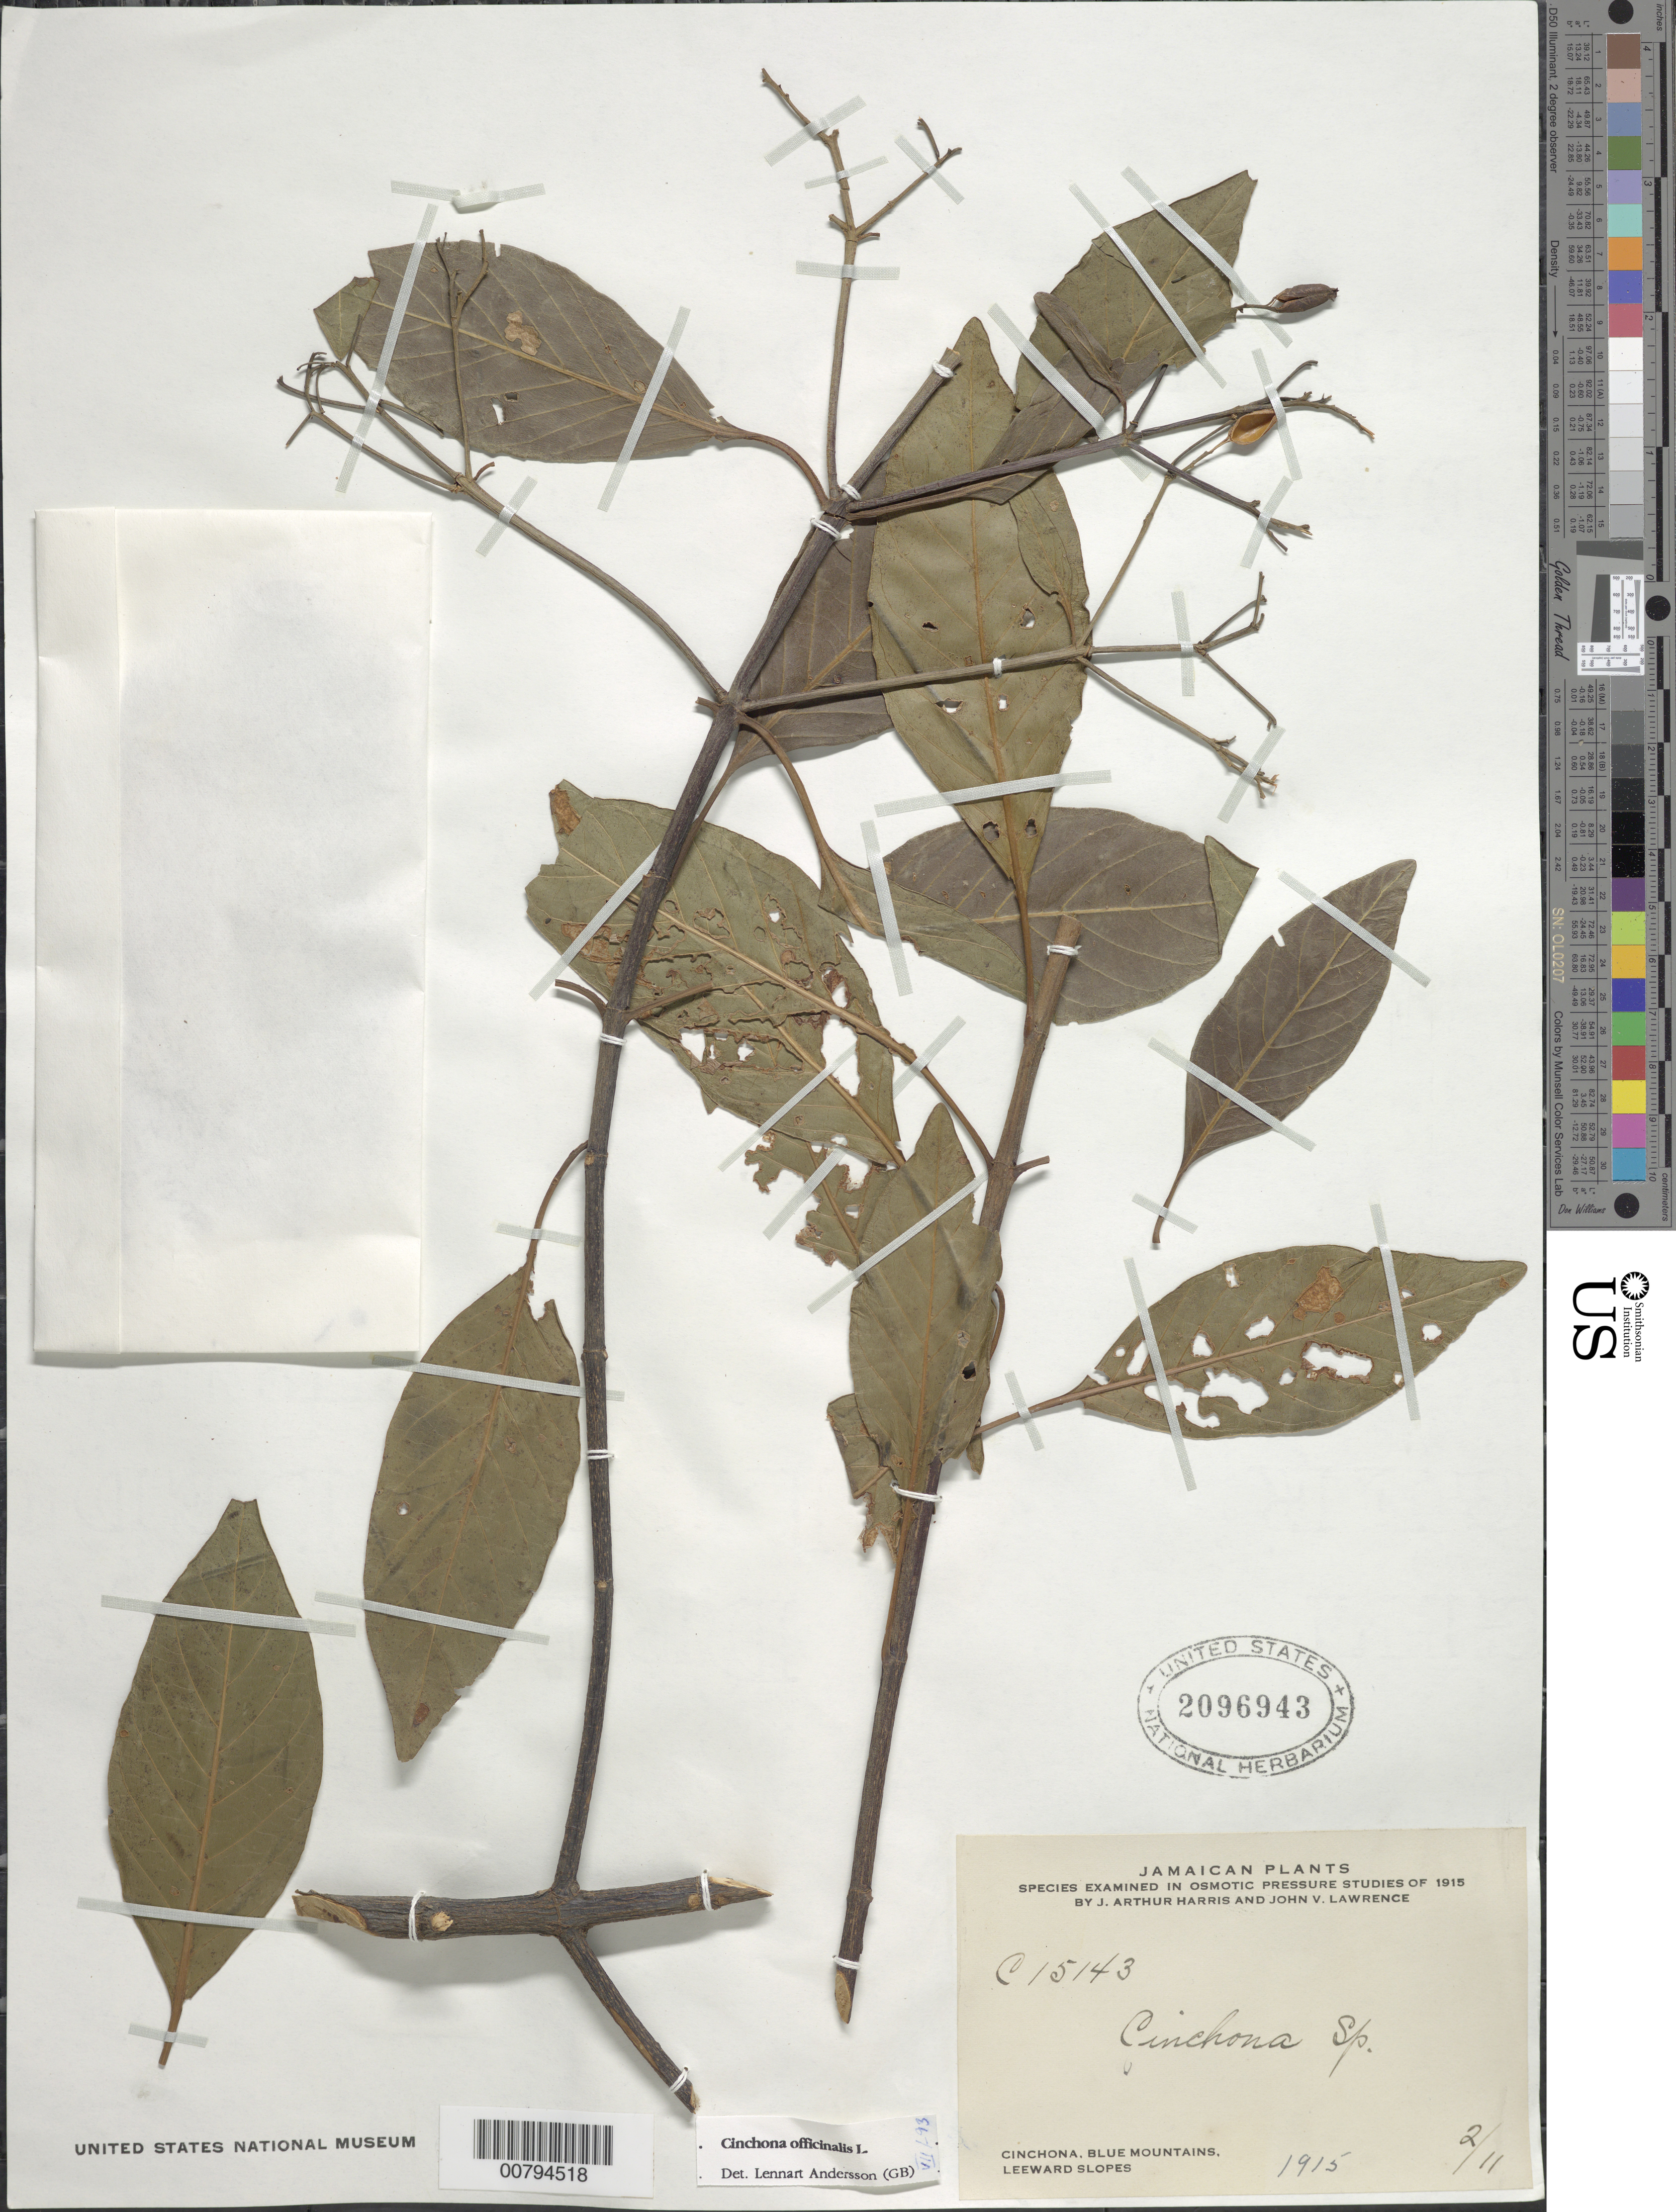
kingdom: Plantae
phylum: Tracheophyta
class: Magnoliopsida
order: Gentianales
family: Rubiaceae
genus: Cinchona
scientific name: Cinchona officinalis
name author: L.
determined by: Andersson, [Bengt] Lennart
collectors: J. A. Harris & J. Lawrence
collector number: C 15143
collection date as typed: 11 Feb 1915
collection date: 1915-02-11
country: Jamaica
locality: Cinchona, Blue Mountains, leeward slopes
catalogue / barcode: US 2096943